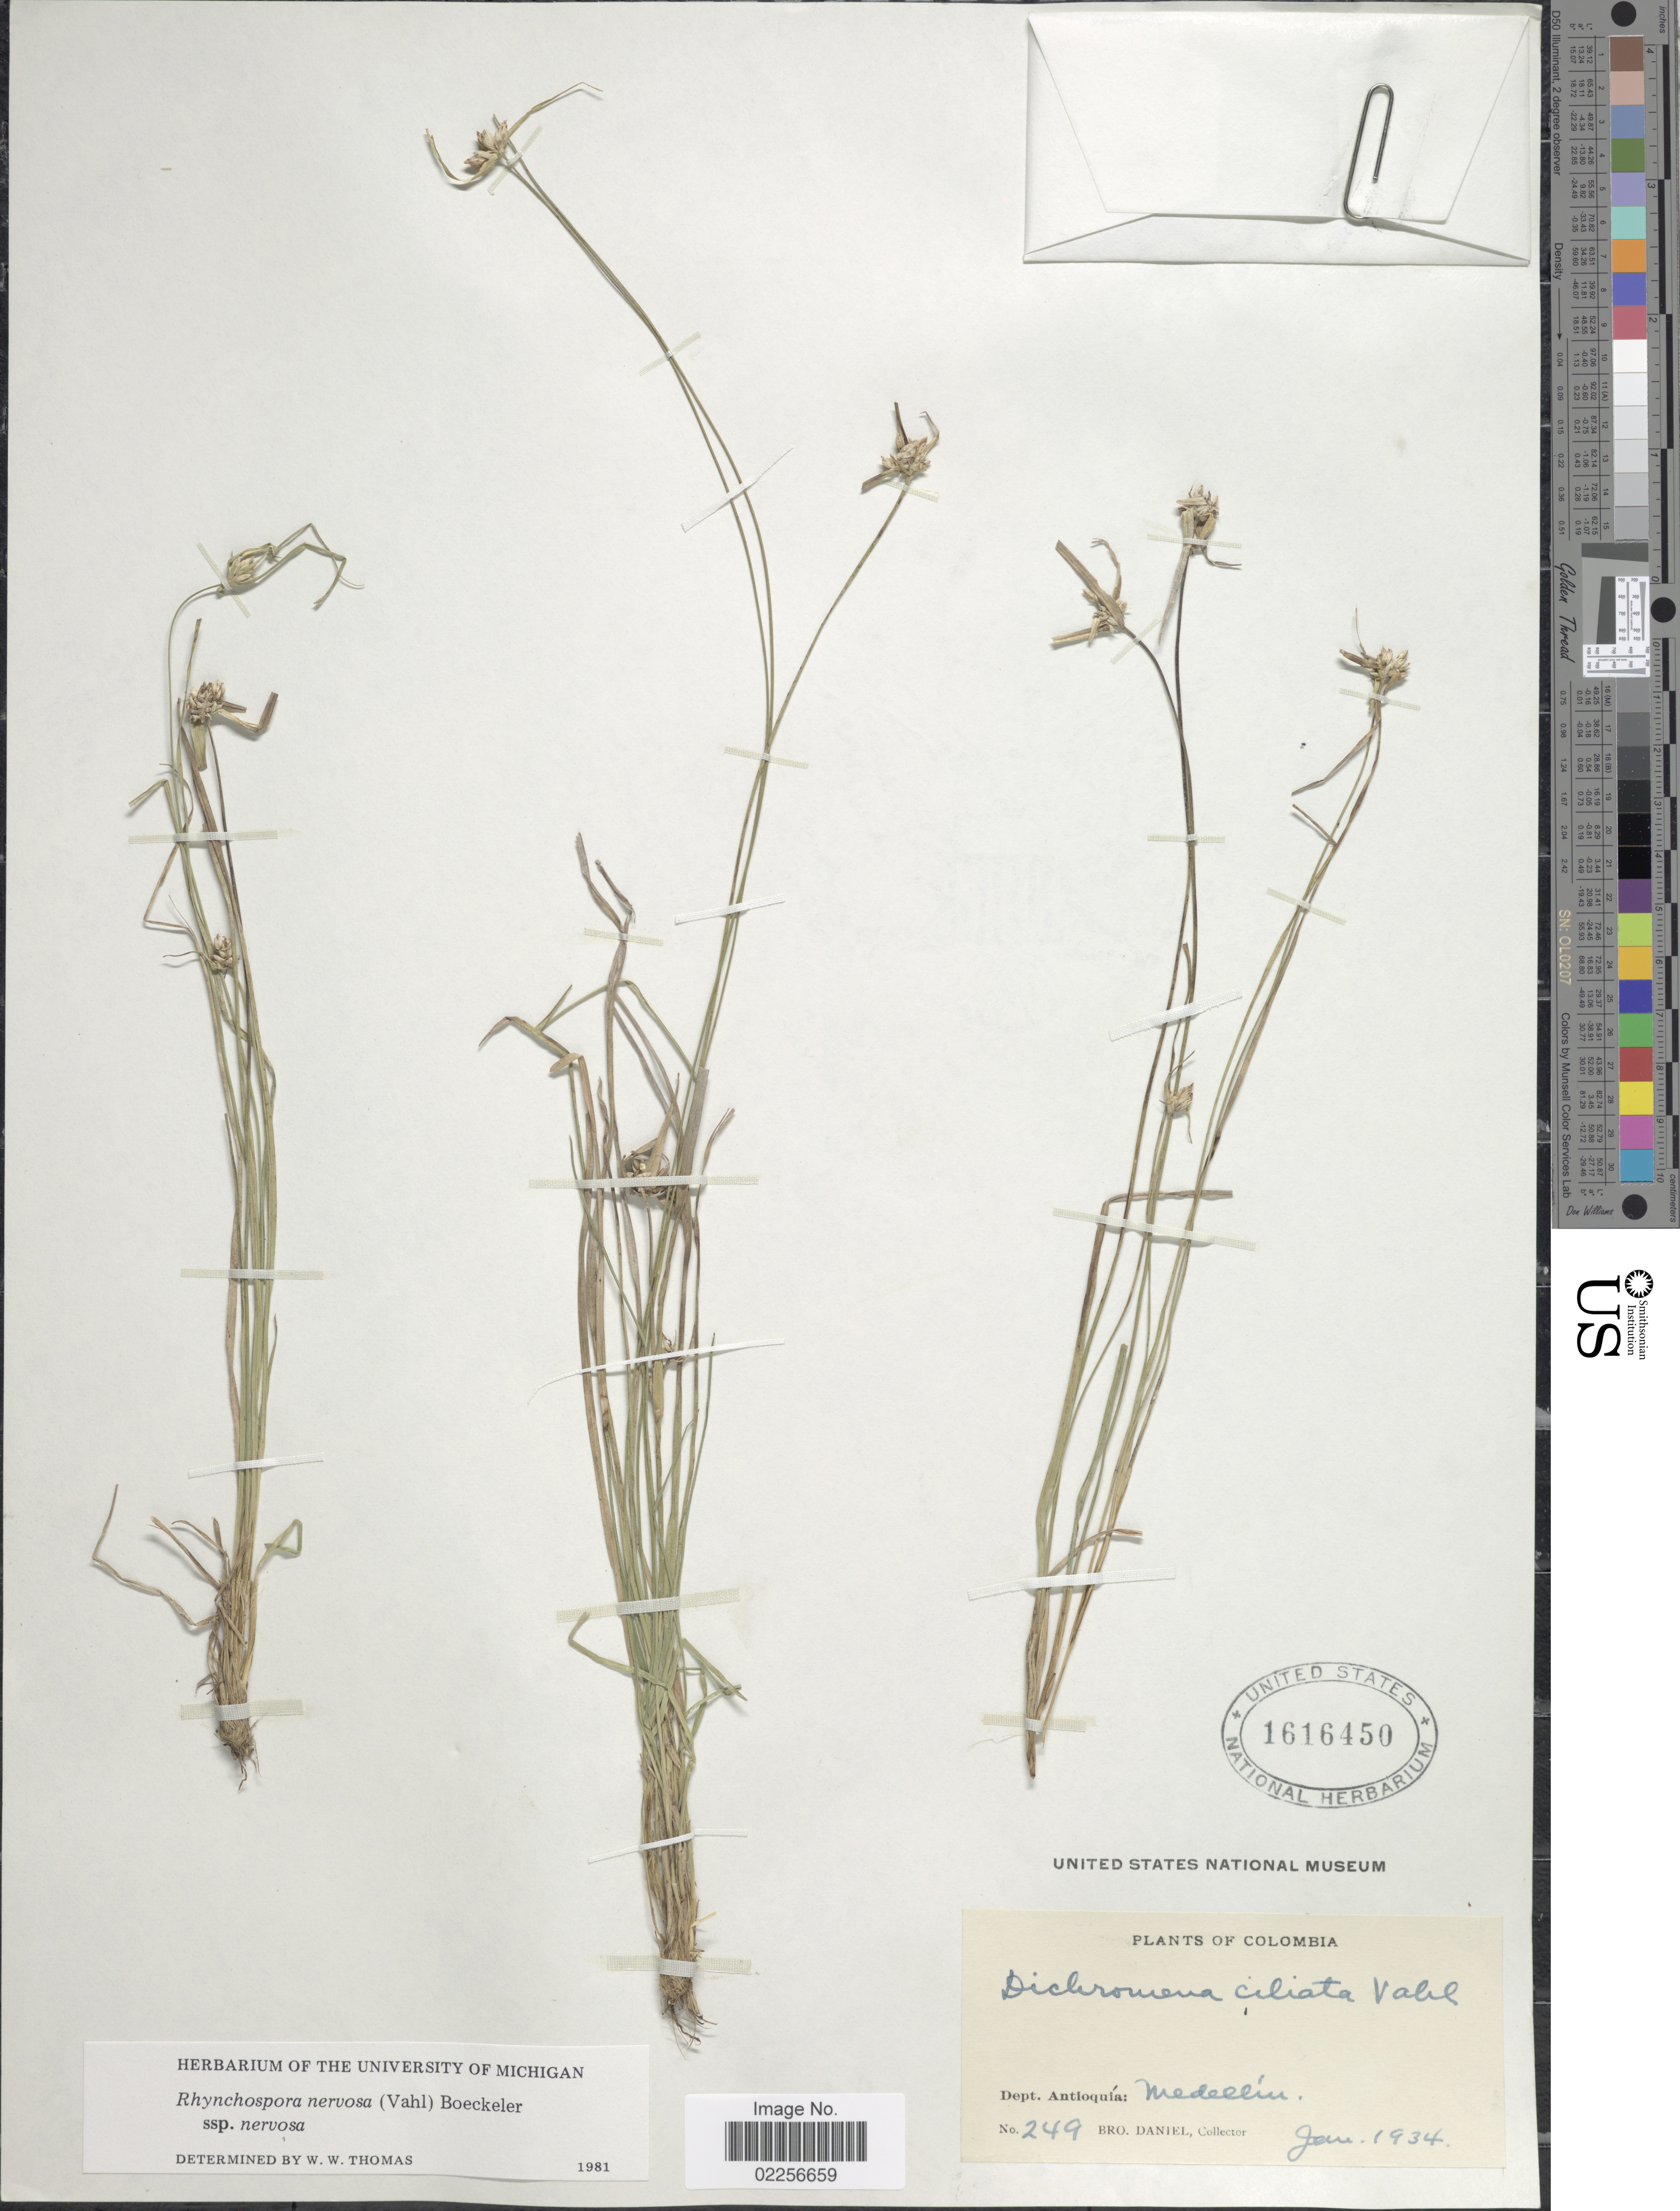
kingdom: Plantae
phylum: Tracheophyta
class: Liliopsida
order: Poales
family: Cyperaceae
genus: Rhynchospora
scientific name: Rhynchospora nervosa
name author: (Vahl) Boeckeler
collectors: Bro. Daniel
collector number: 249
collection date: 1934-01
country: Colombia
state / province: Antioquia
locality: Medellin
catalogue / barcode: US 1616450